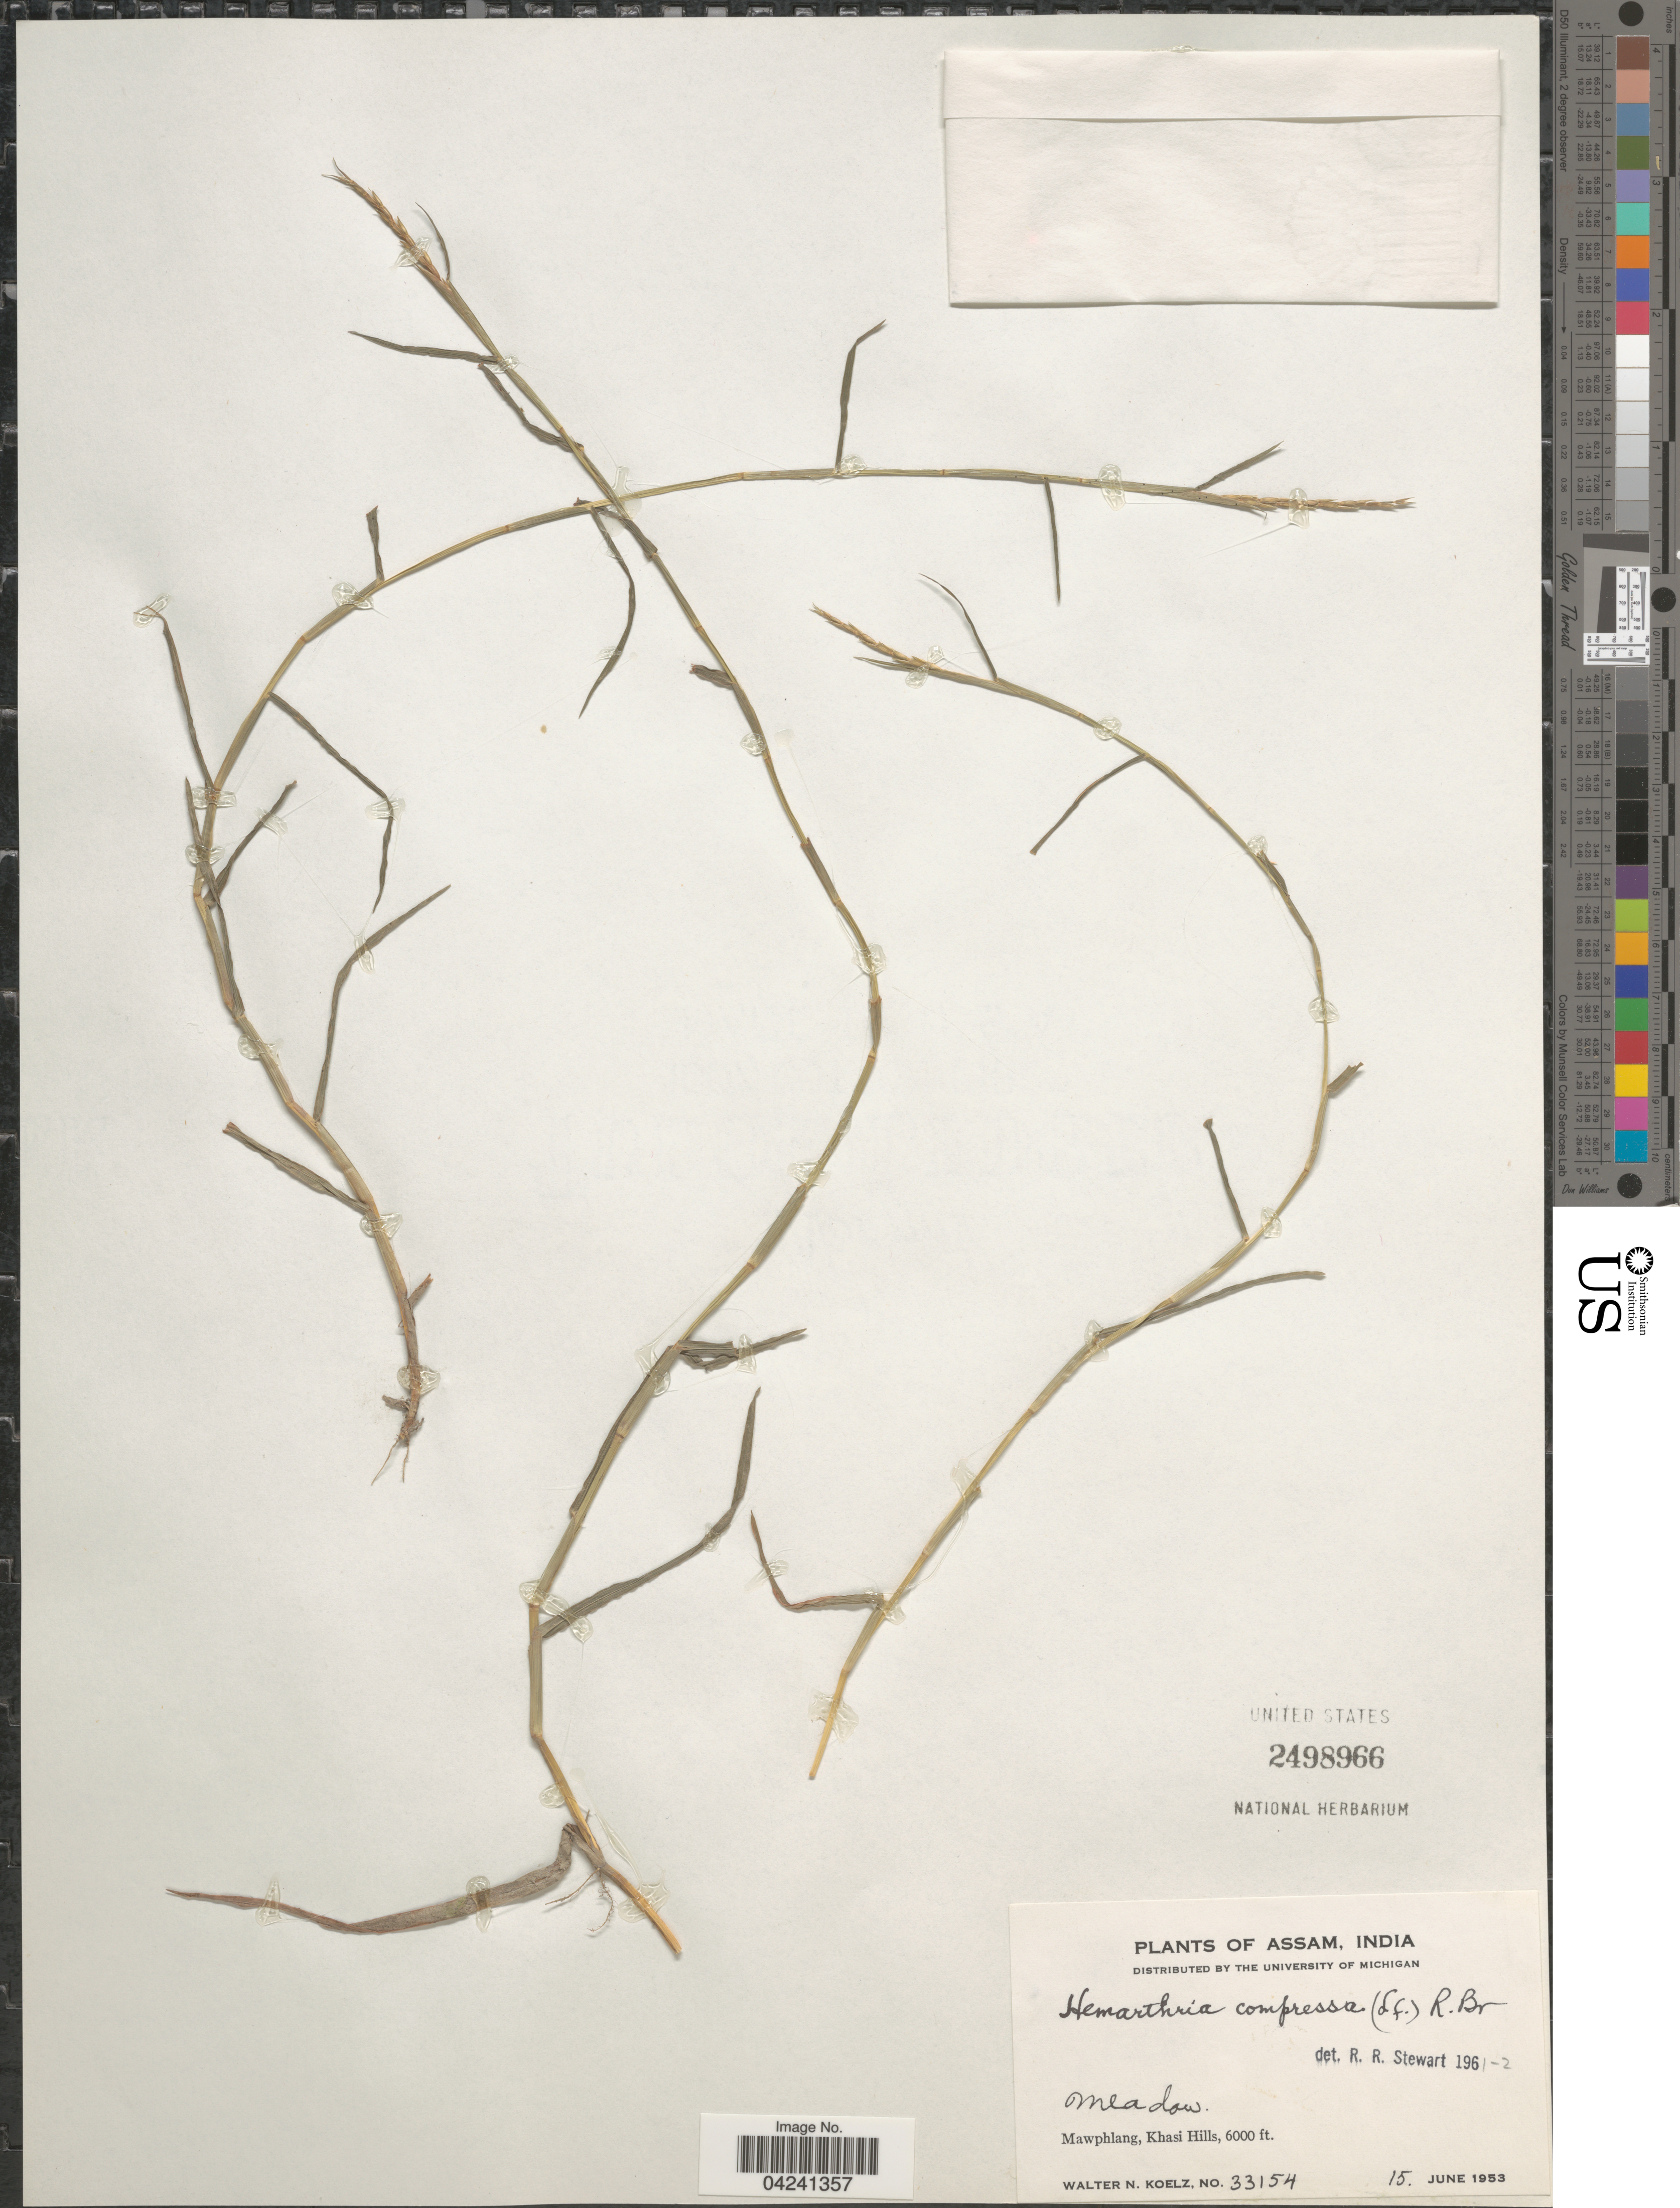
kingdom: Plantae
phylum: Tracheophyta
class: Liliopsida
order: Poales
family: Poaceae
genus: Hemarthria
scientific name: Hemarthria compressa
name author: (L.) R. Br.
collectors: W. N. Koelz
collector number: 33154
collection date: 1953-06-15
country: India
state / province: Meghalaya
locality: Mawphlang, Khasi Hills.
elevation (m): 1829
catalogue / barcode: US 2498966